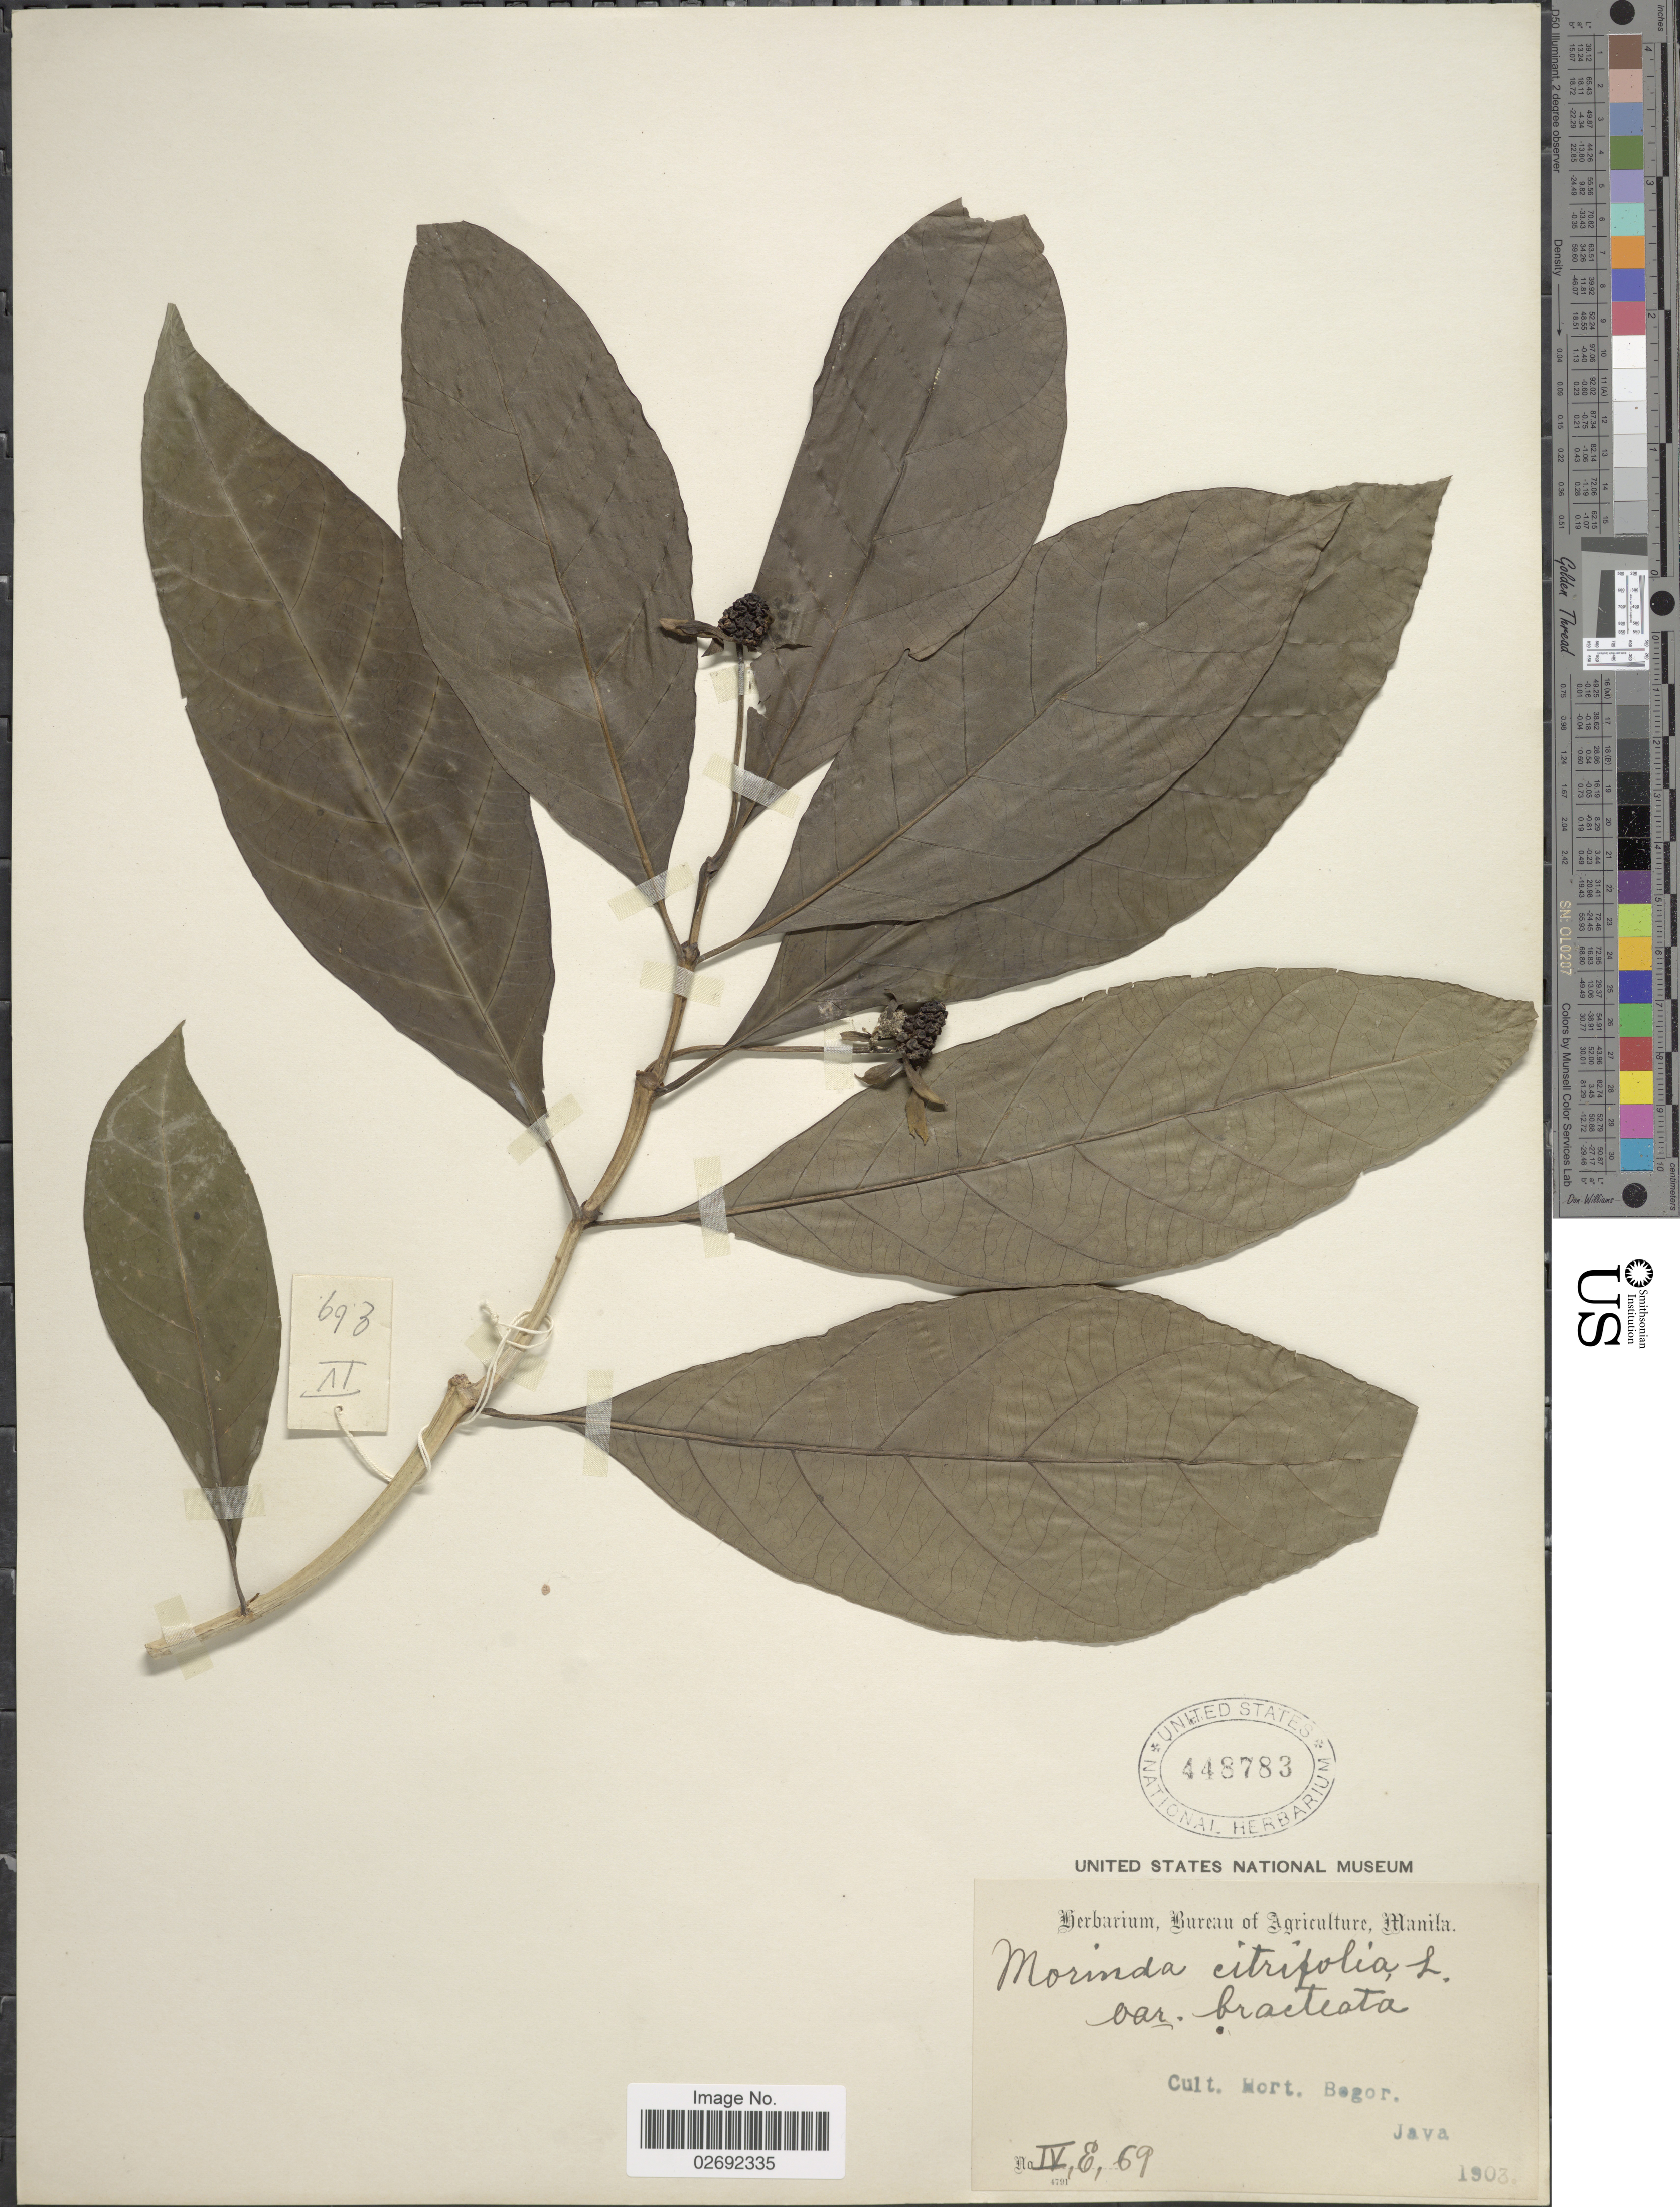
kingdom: Plantae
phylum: Tracheophyta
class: Magnoliopsida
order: Gentianales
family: Rubiaceae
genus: Morinda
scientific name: Morinda citrifolia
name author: L.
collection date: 1903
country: Indonesia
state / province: Java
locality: Cult. Hort. Bogor. IV, E, 69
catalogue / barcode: US 448783